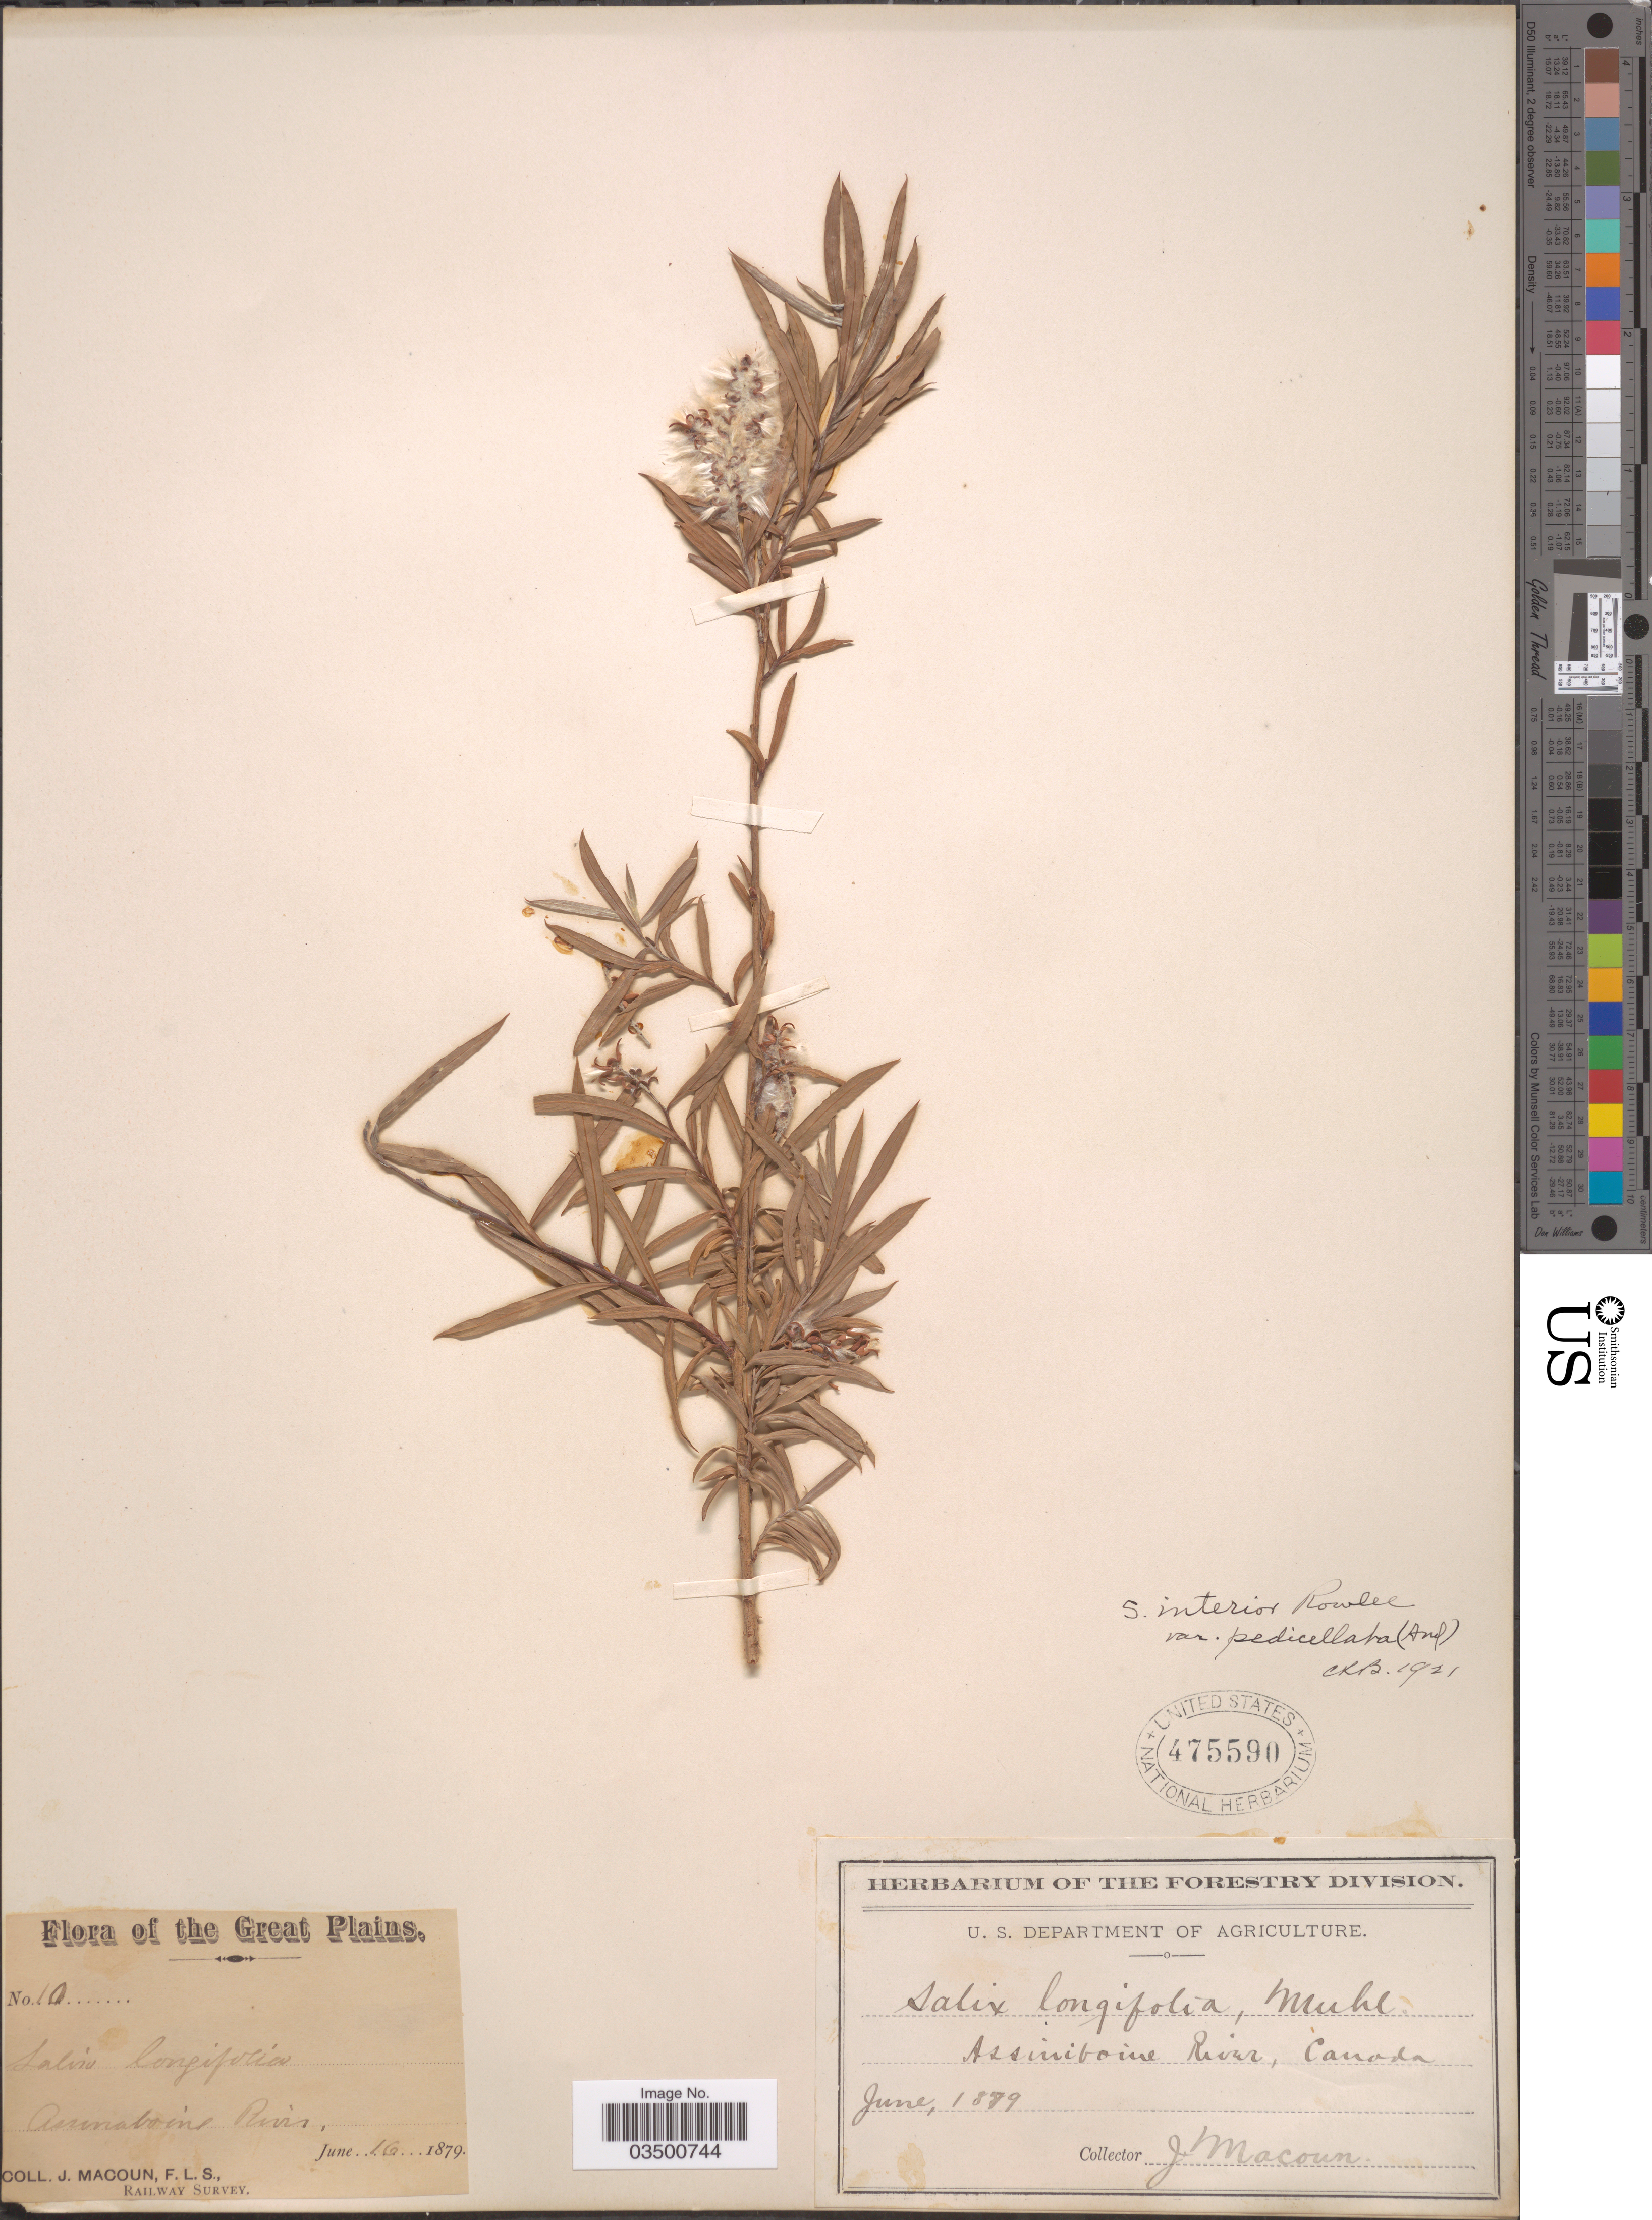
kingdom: Plantae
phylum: Tracheophyta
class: Magnoliopsida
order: Malpighiales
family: Salicaceae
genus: Salix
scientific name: Salix interior var. pedicellata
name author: (Andersson) C.R. Ball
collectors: J. Macoun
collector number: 10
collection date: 1879-06-16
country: Canada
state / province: Saskatchewan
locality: Assiniboia River. The Great Plains.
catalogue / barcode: US 475590